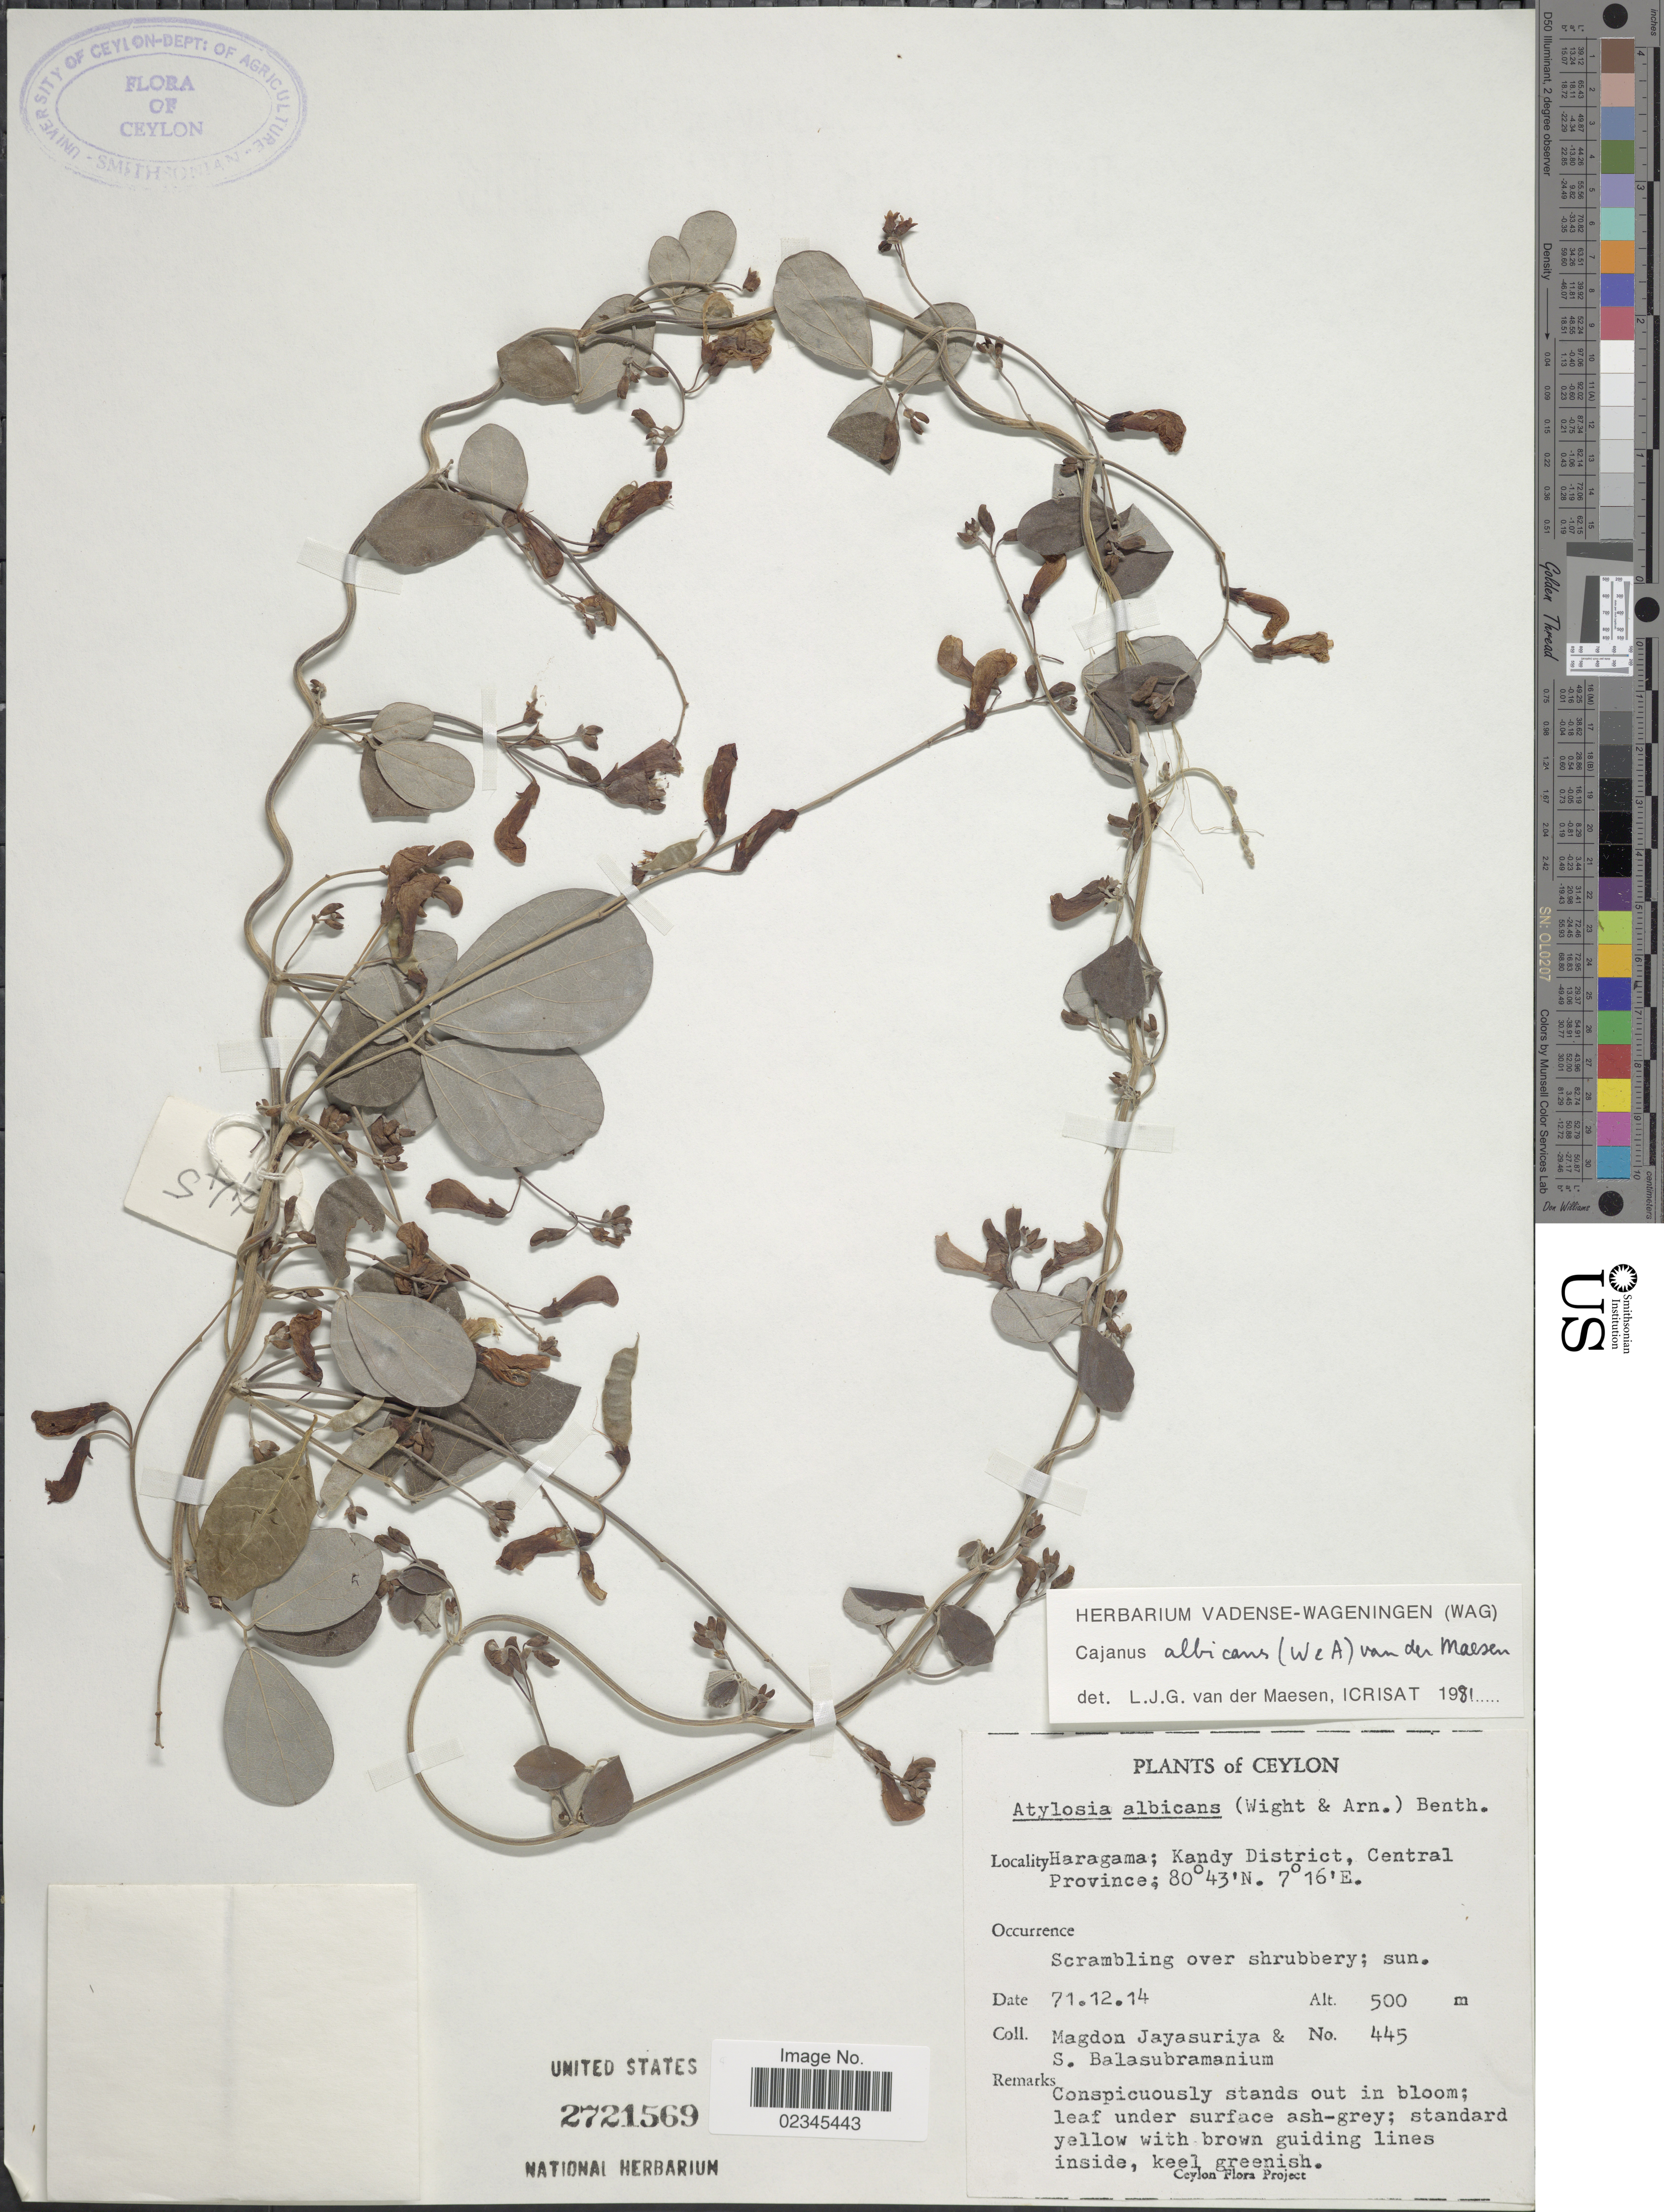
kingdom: Plantae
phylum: Tracheophyta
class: Magnoliopsida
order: Fabales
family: Fabaceae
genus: Cajanus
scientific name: Cajanus albicans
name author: (Wight & Arn.) Maesen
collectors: A. H. Jayasuriya & S. Balasubramanium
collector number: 445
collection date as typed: Transcribed d/m/y: 14/12/71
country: Sri Lanka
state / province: Central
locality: Ceylon. Haragama; Kandy District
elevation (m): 500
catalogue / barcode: US 2721569